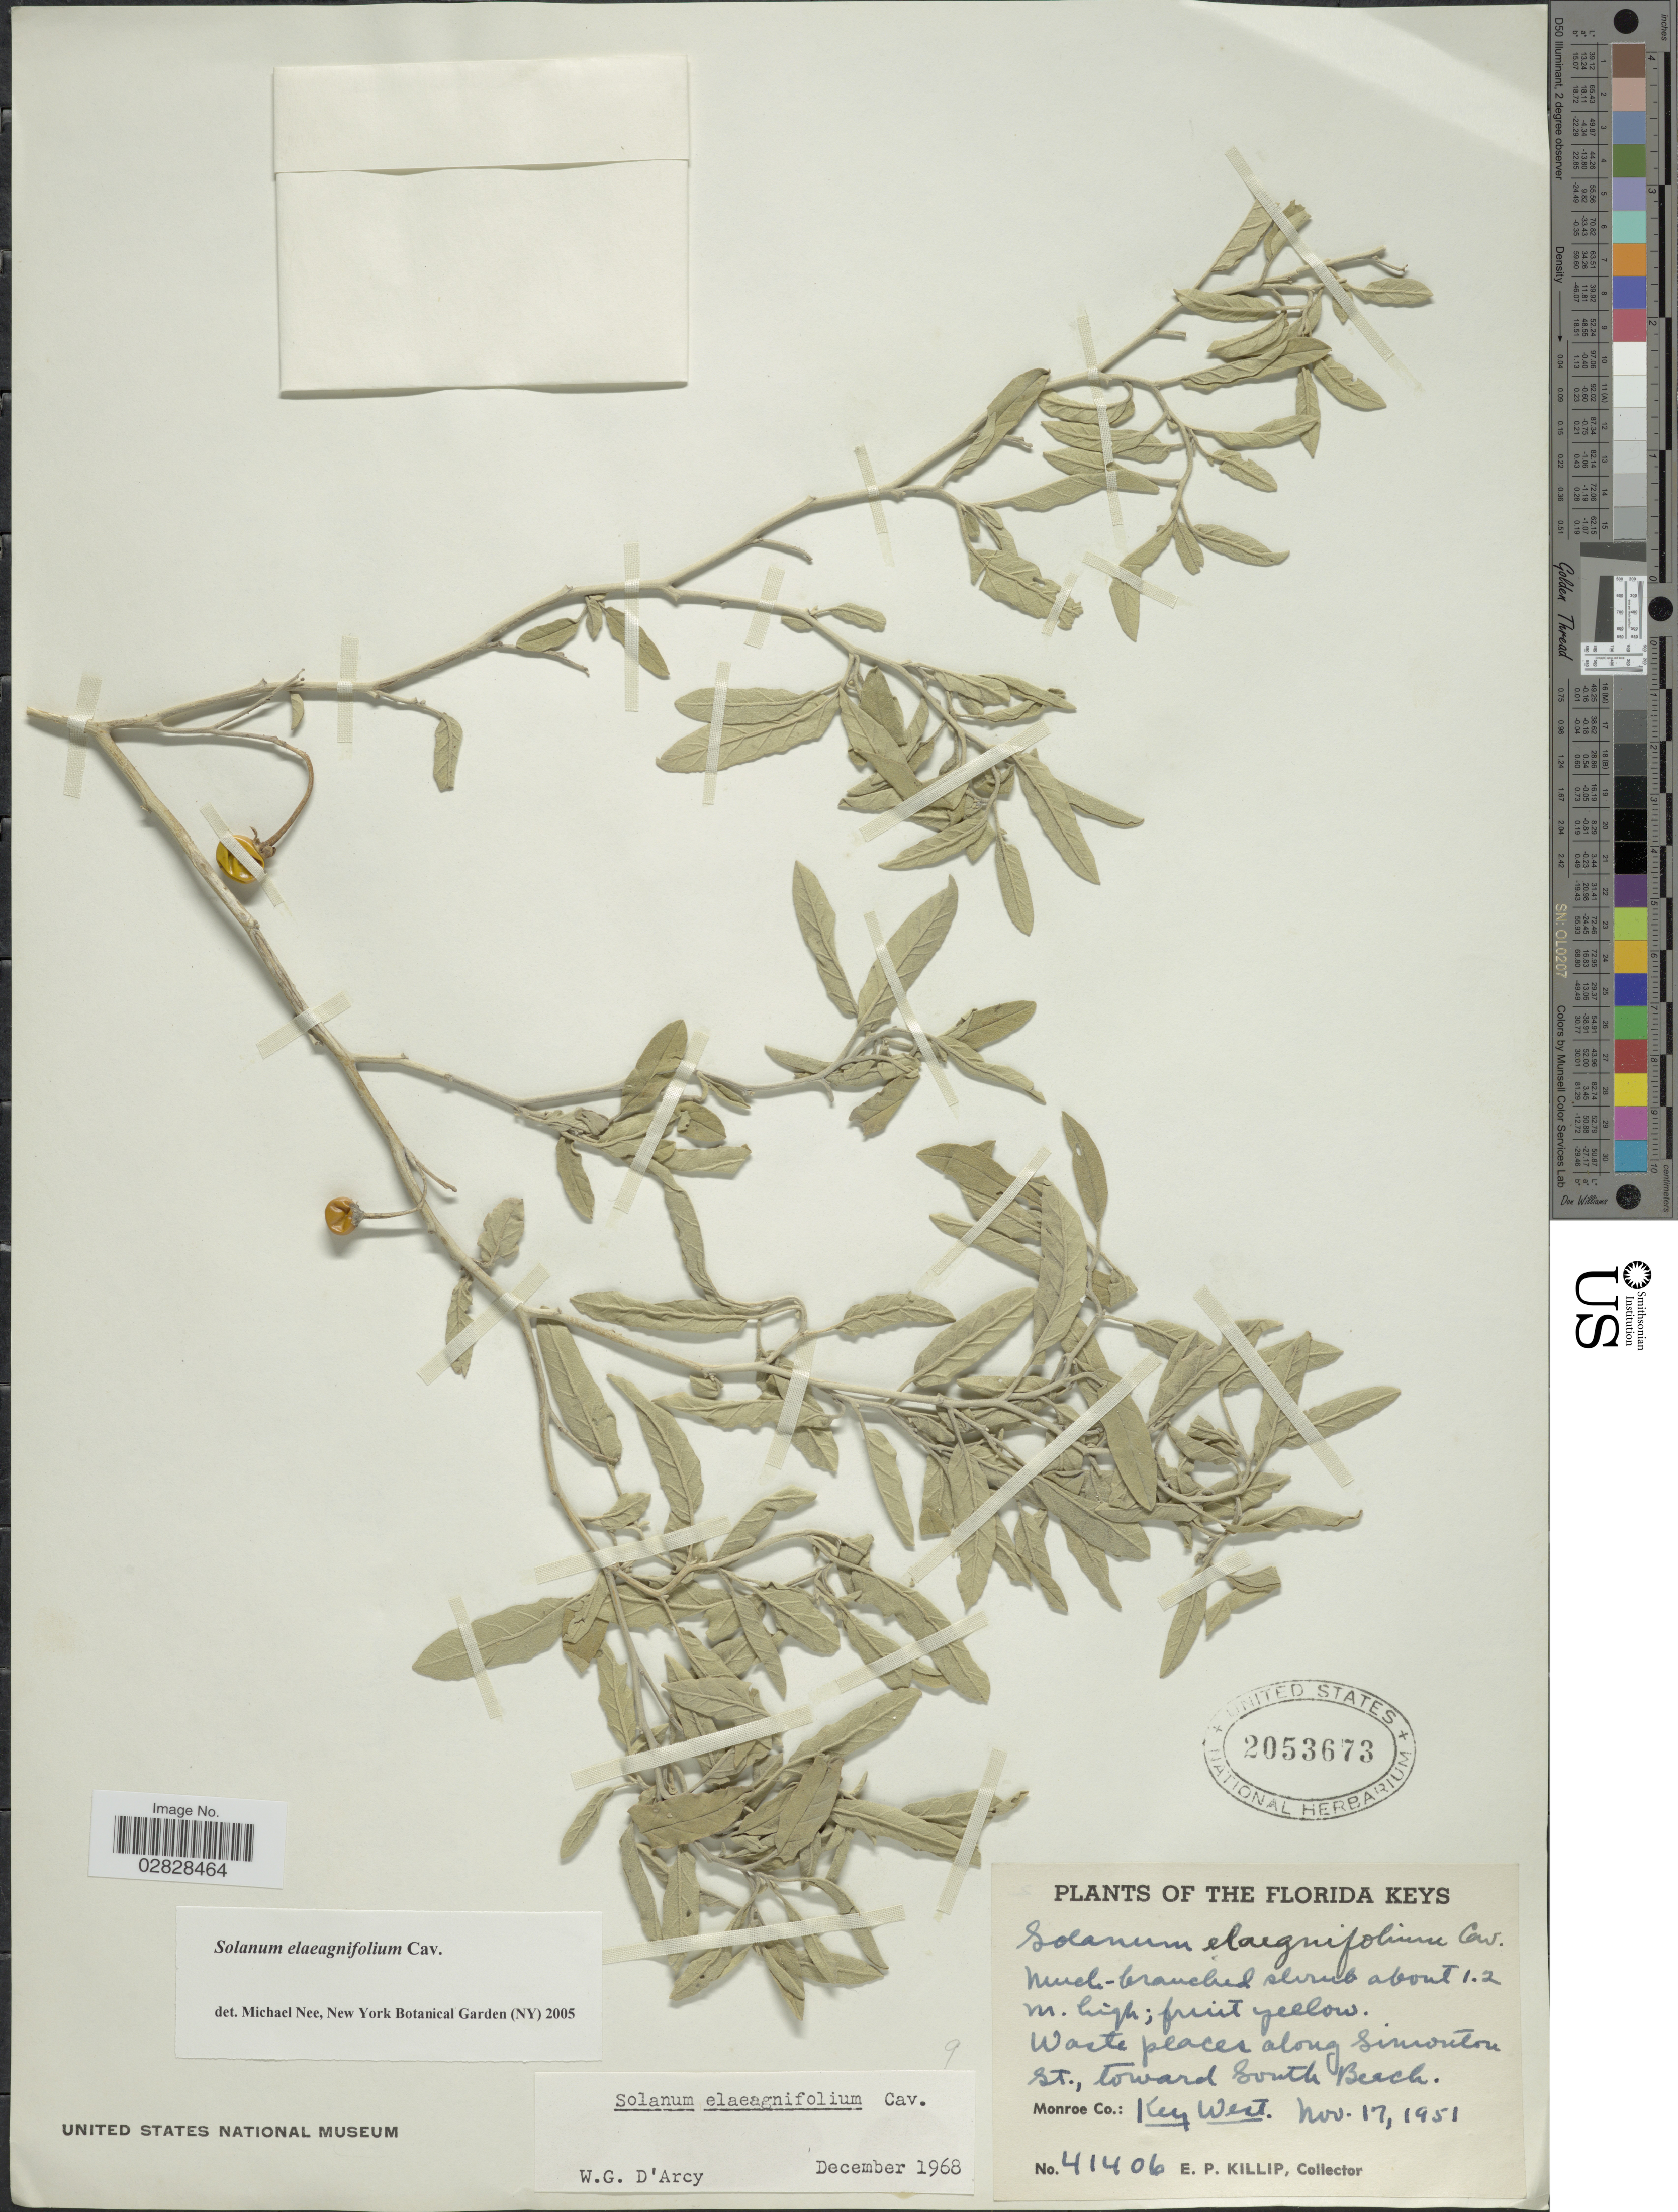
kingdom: Plantae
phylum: Tracheophyta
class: Magnoliopsida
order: Solanales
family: Solanaceae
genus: Solanum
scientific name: Solanum elaeagnifolium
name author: Cav.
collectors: E. P. Killip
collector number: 41406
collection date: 1951-11-17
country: United States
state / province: Florida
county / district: Monroe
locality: The Florida Keys. Waste places along Simonton St. toward South Beach. Monroe Co.: Key West.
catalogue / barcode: US 2053673